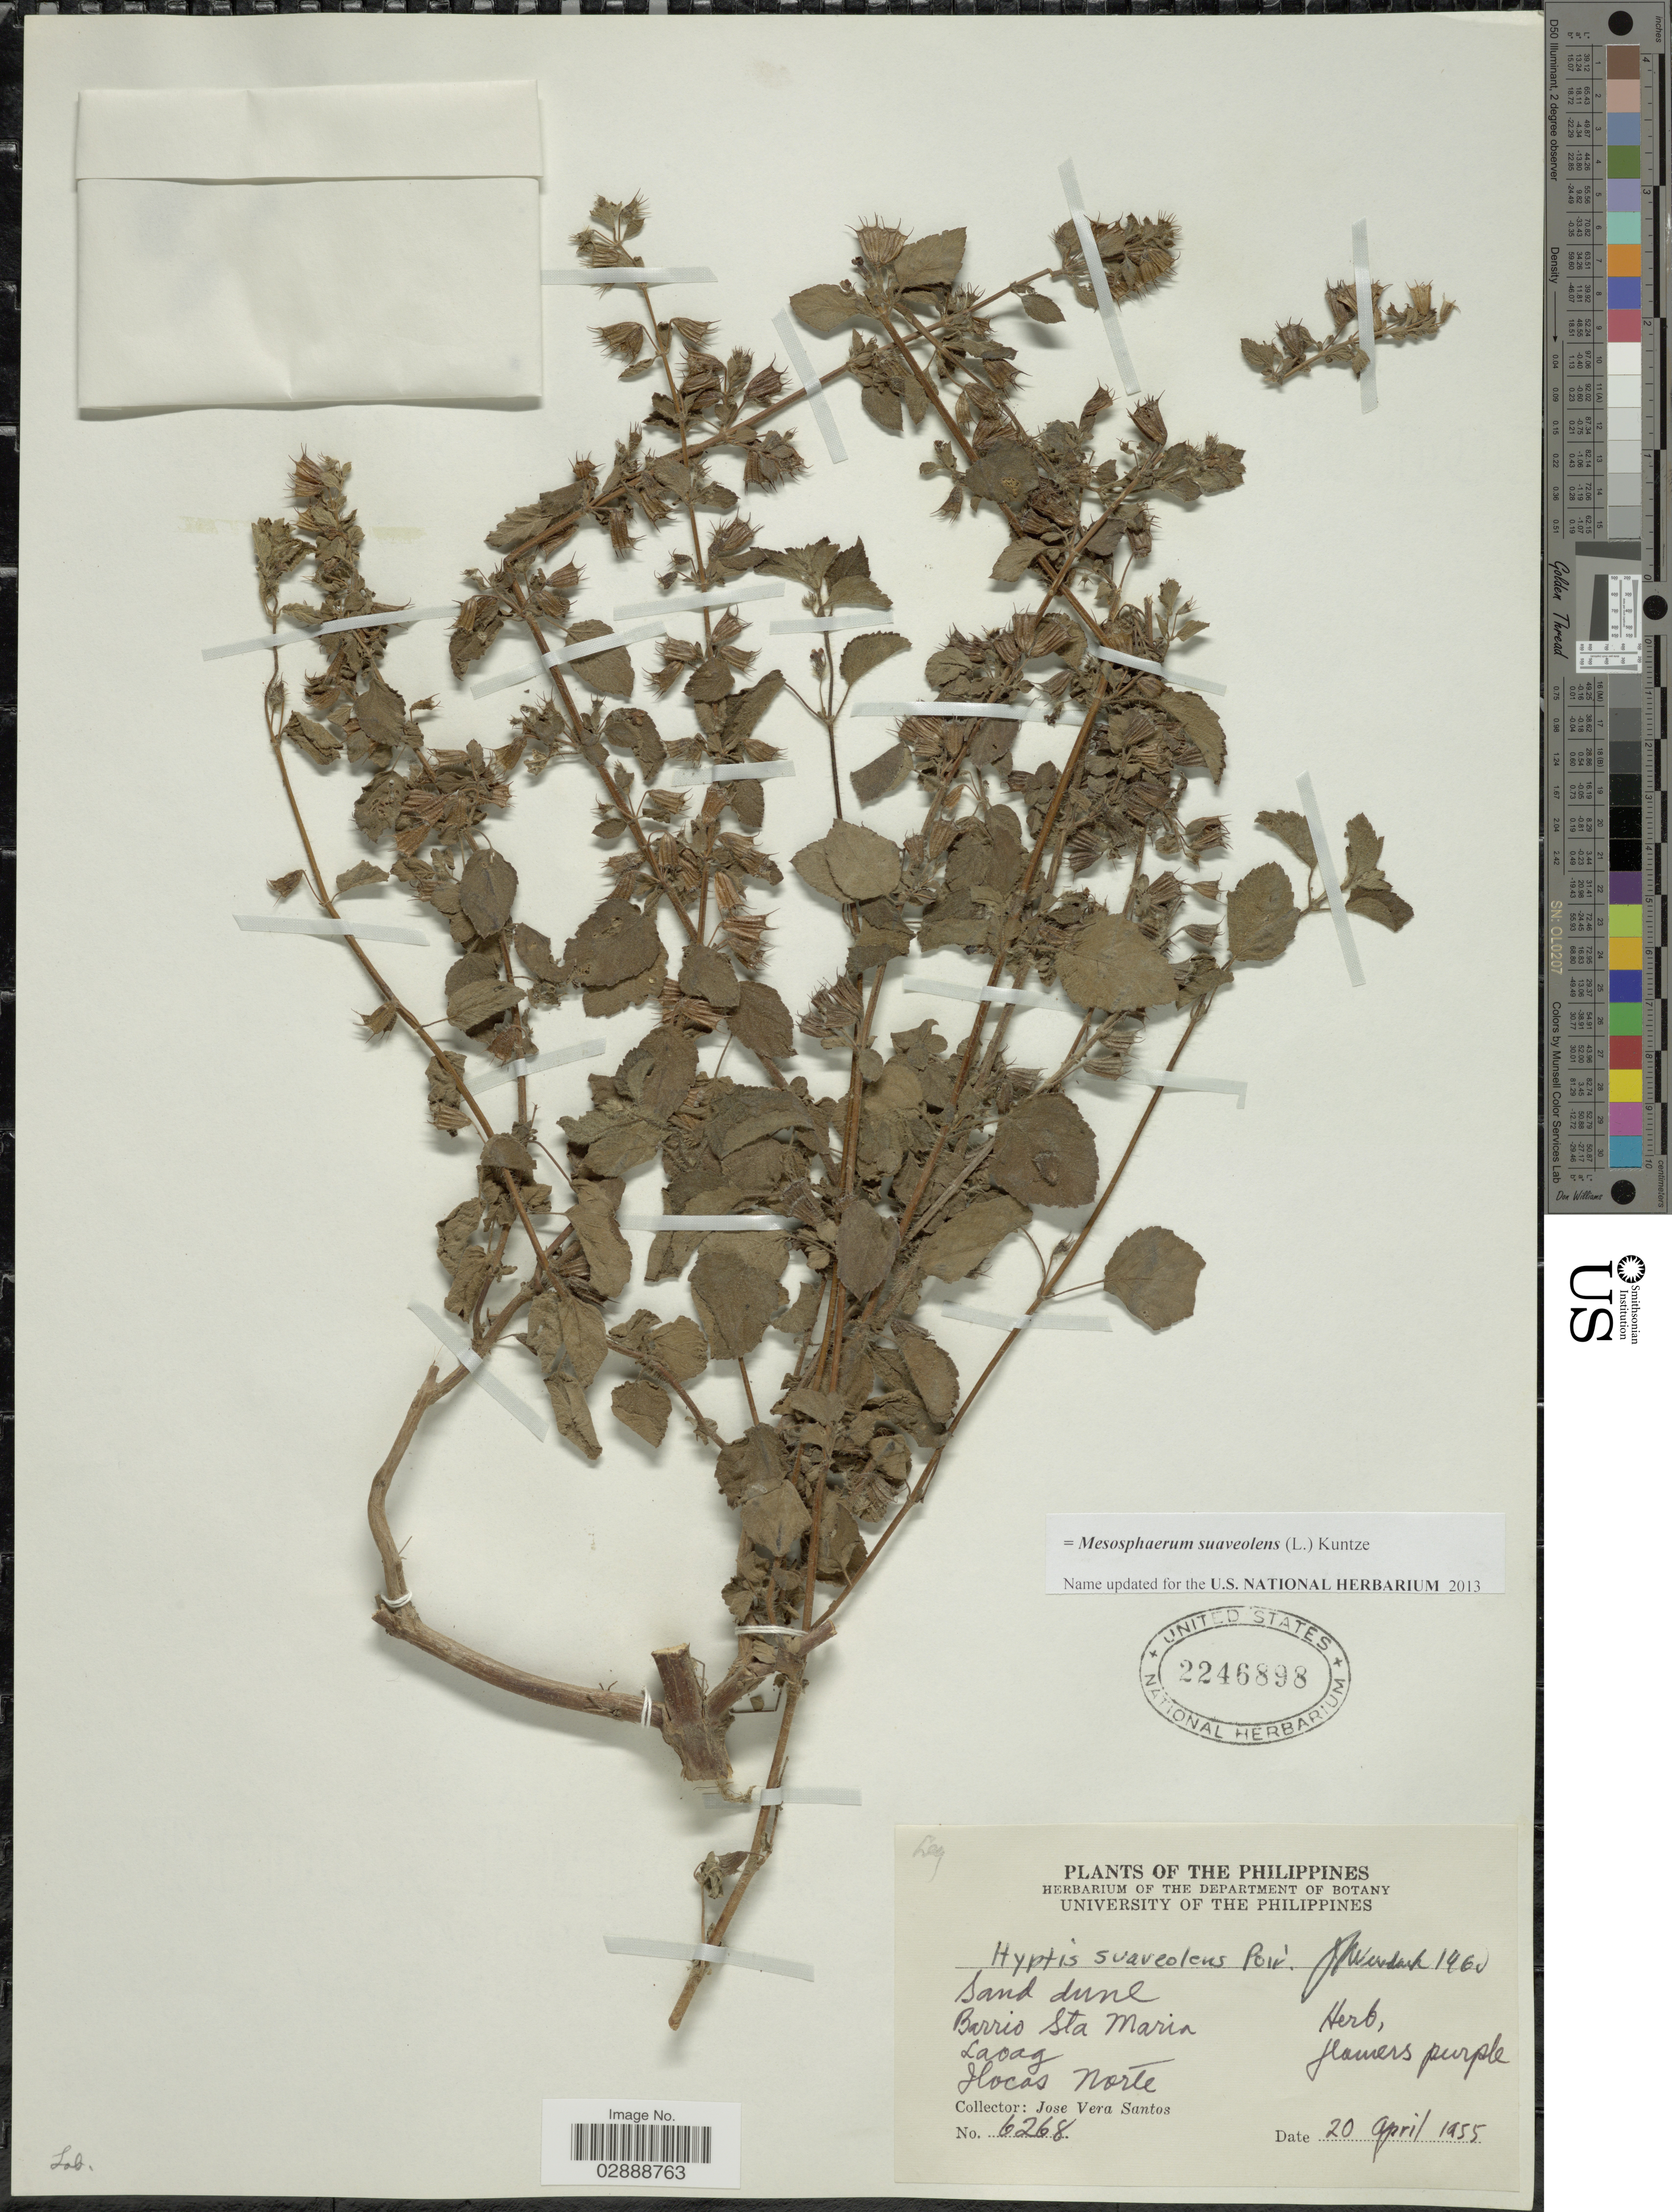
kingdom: Plantae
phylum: Tracheophyta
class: Magnoliopsida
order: Lamiales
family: Lamiaceae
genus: Mesosphaerum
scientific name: Mesosphaerum suaveolens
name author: (L.) Kuntze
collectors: J. V. Santos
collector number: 6268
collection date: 1955-04-20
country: Philippines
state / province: Ilocos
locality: Barrio Sta Maria, Laoag, Ilocas Norte.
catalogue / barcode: US 2246898